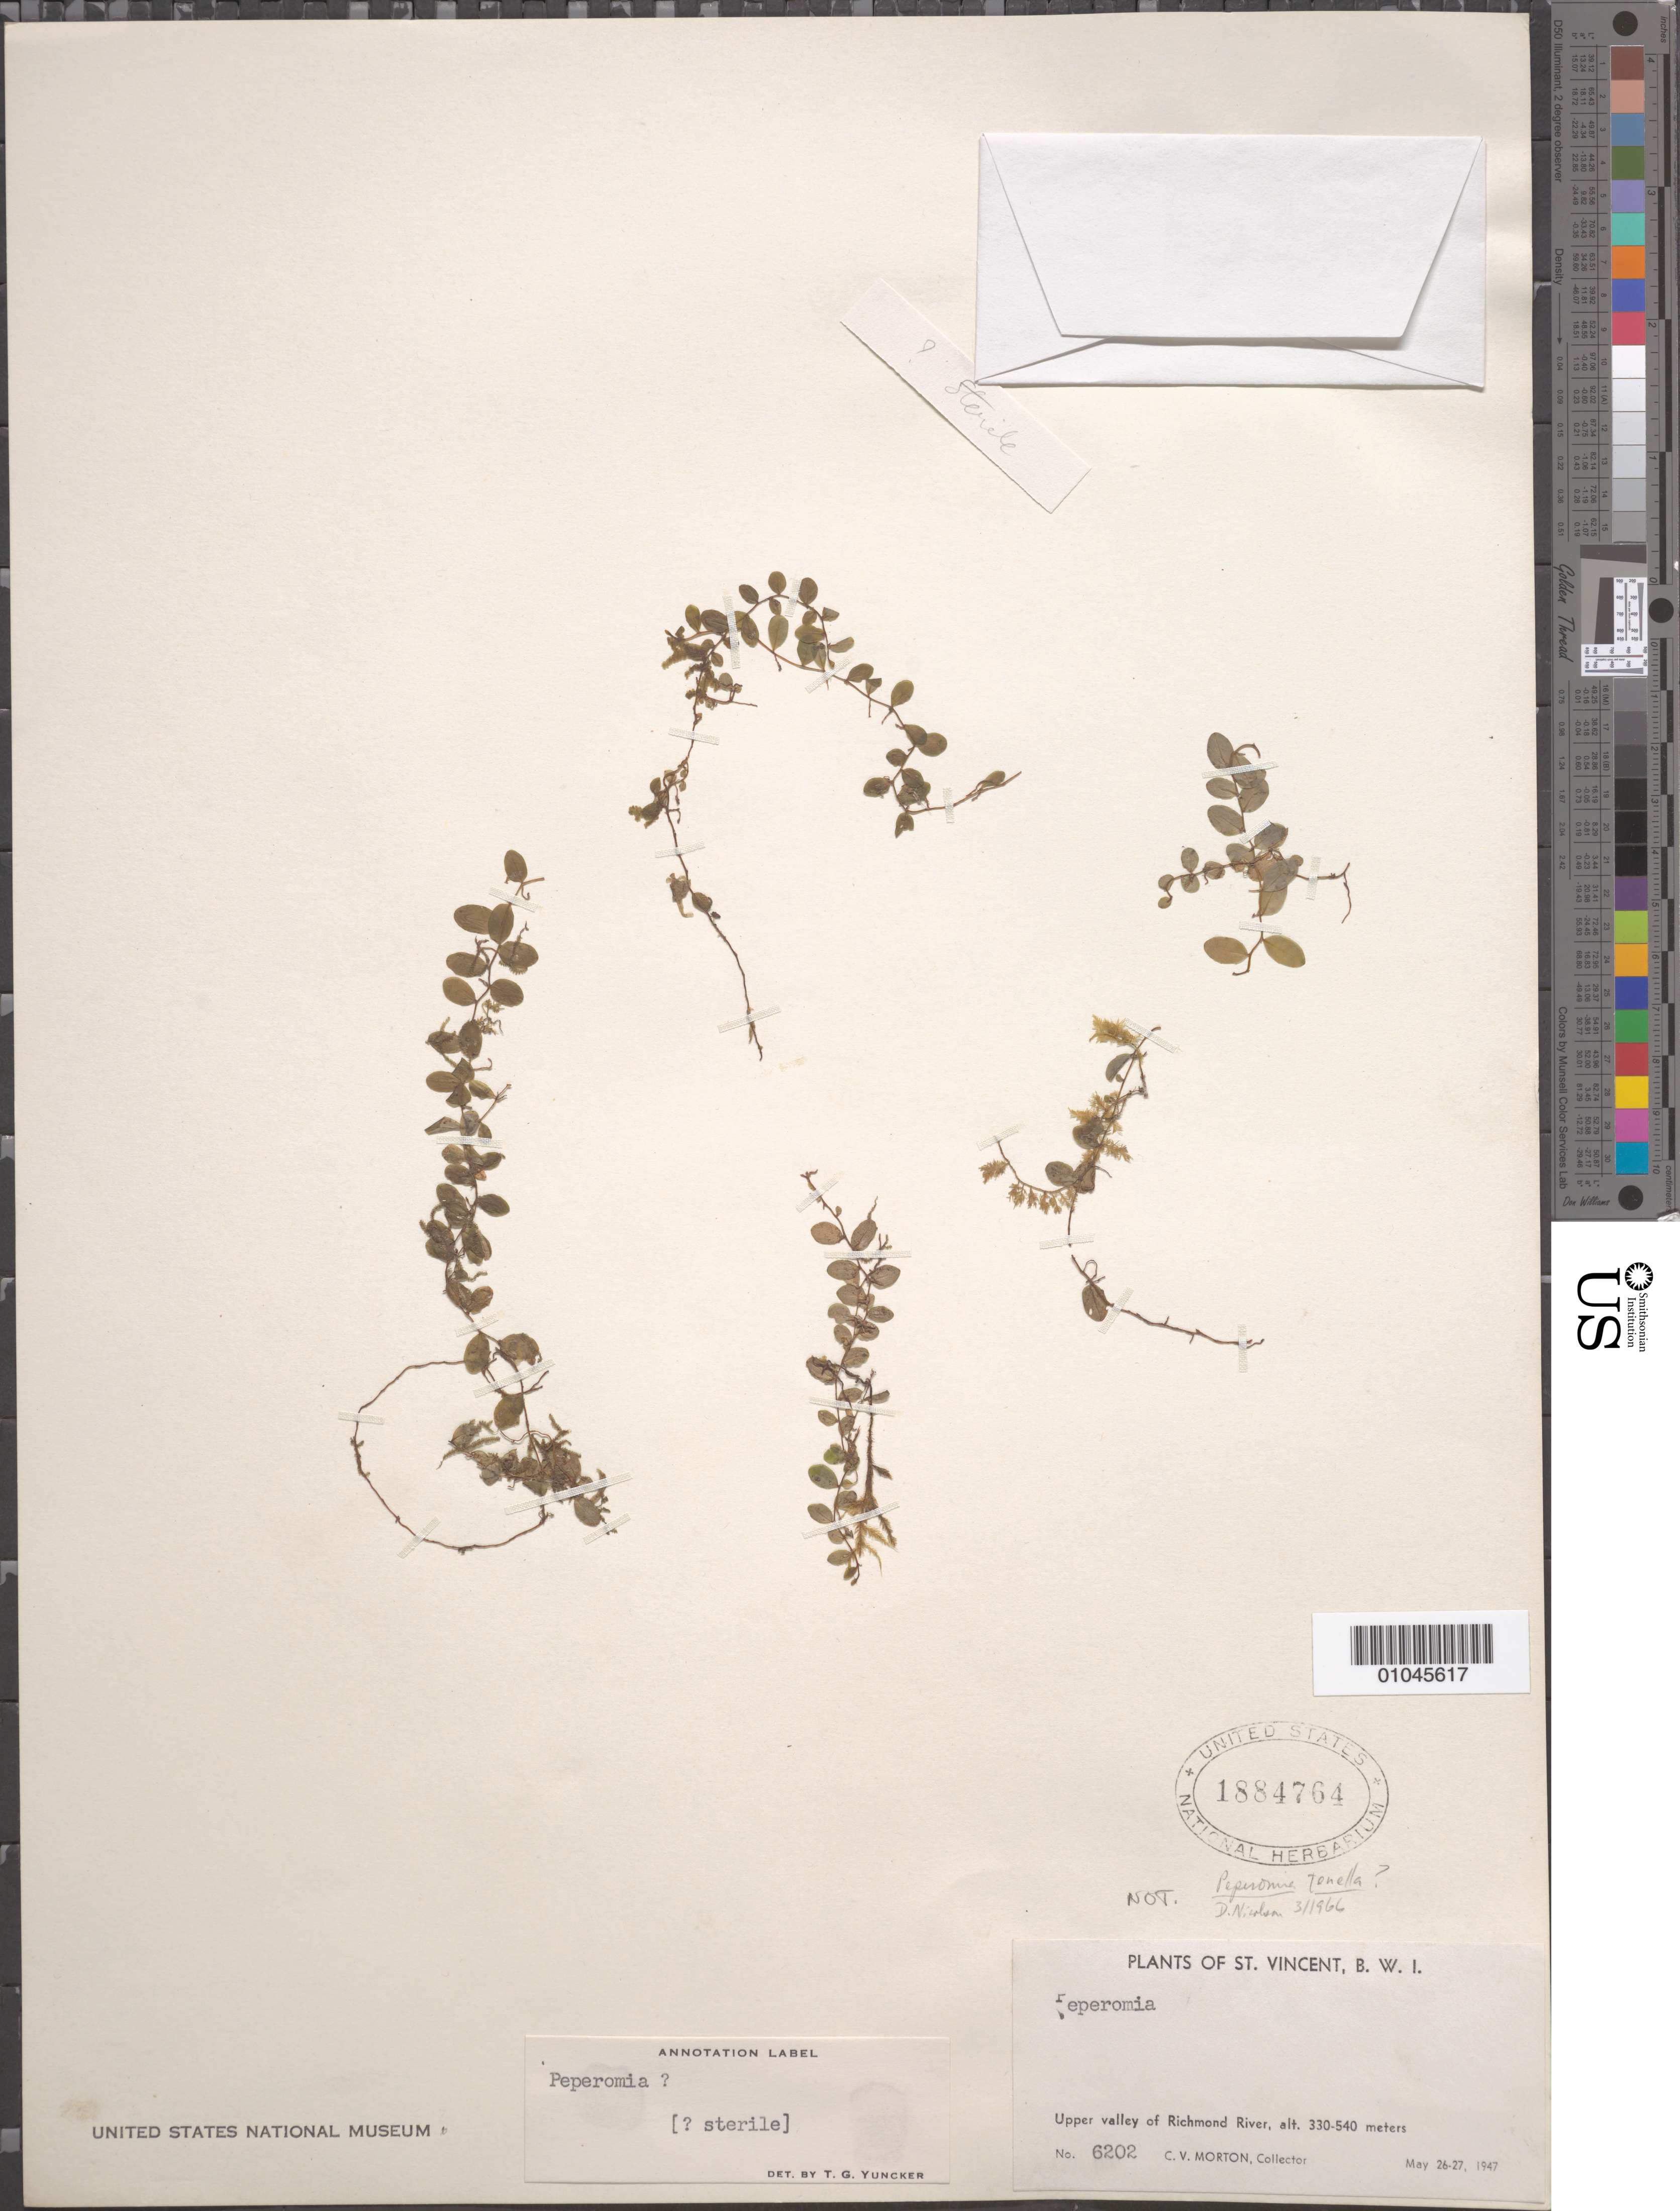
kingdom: Plantae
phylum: Tracheophyta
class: Magnoliopsida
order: Piperales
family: Piperaceae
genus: Peperomia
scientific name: Peperomia tenella var. tenella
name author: (Sw.) A. Dietr.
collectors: C. V. Morton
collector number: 6202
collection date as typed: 26 May 1947 to 27 May 1947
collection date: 1947-05-26/1947-05-27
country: St. Vincent - Grenadines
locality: Upper valley of Richmond river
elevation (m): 330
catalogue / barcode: US 1884764